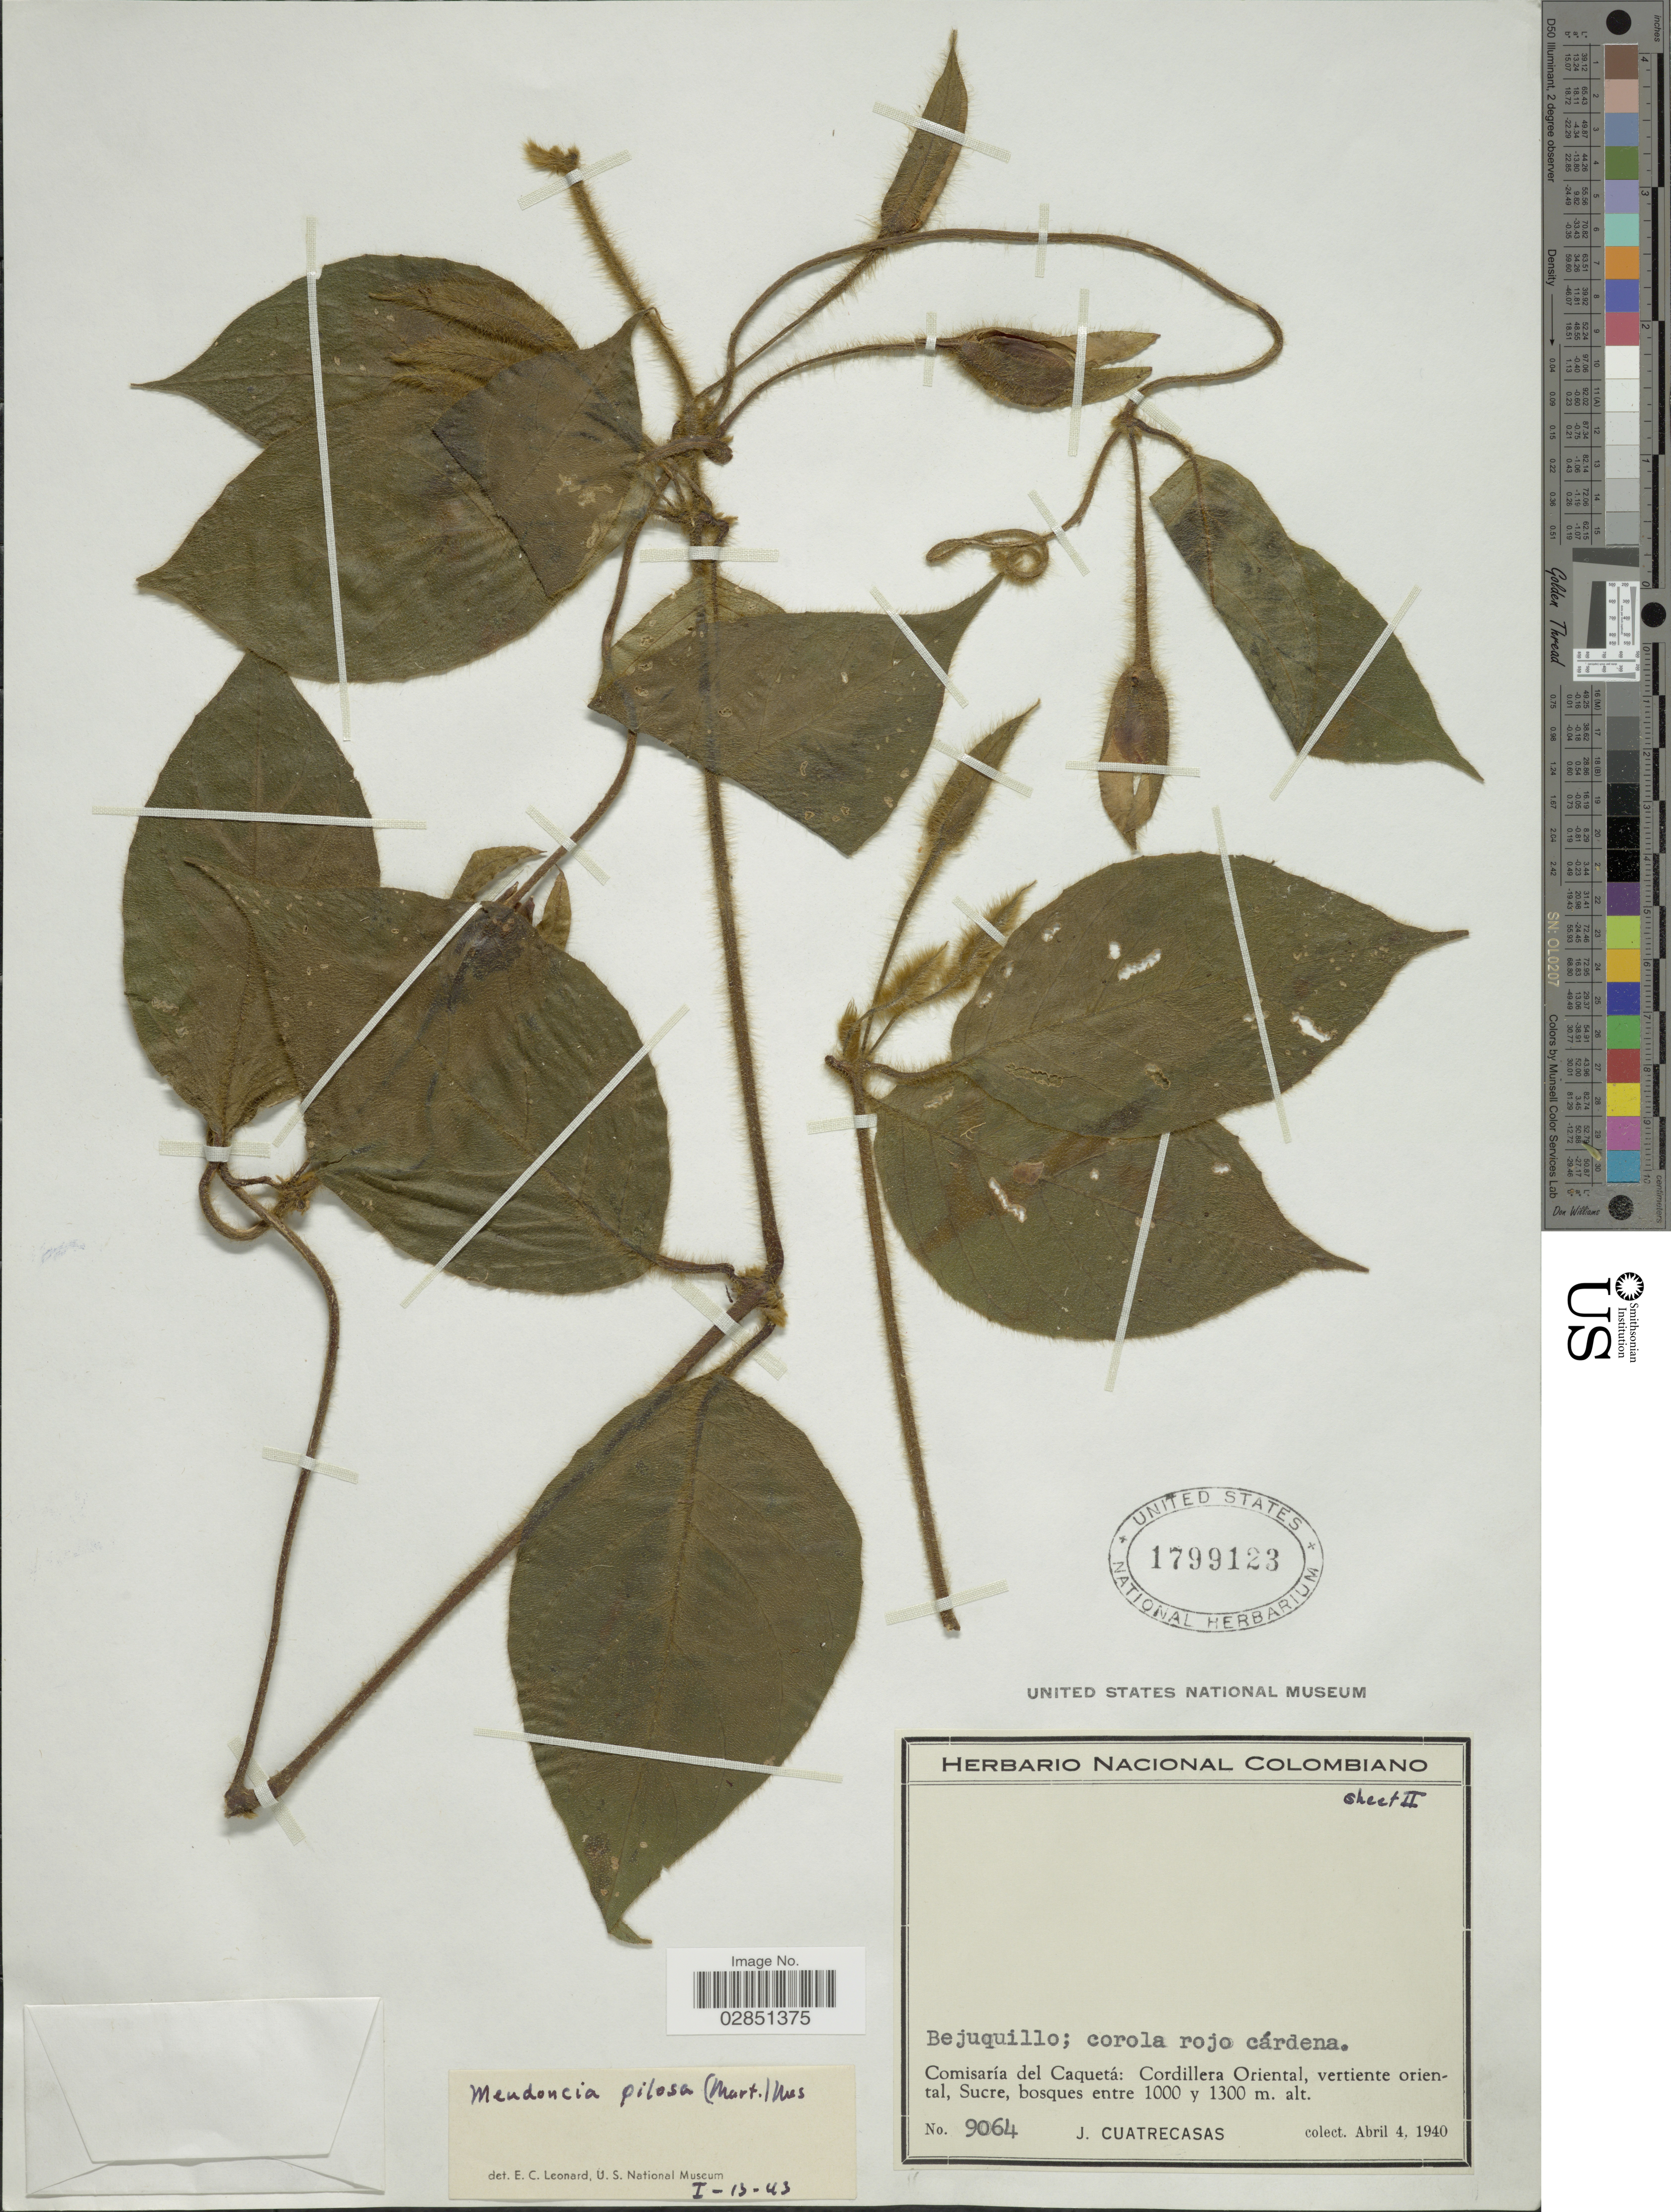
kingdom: Plantae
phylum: Tracheophyta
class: Magnoliopsida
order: Lamiales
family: Acanthaceae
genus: Mendoncia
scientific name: Mendoncia pilosa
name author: Mart.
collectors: J. Cuatrecasas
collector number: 9064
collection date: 1940-04-04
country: Colombia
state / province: Caquetá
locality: Comisaría del Caquetá: Cordillera Oriental, vertiente oriental, Sucre.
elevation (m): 1000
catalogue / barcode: US 1799123